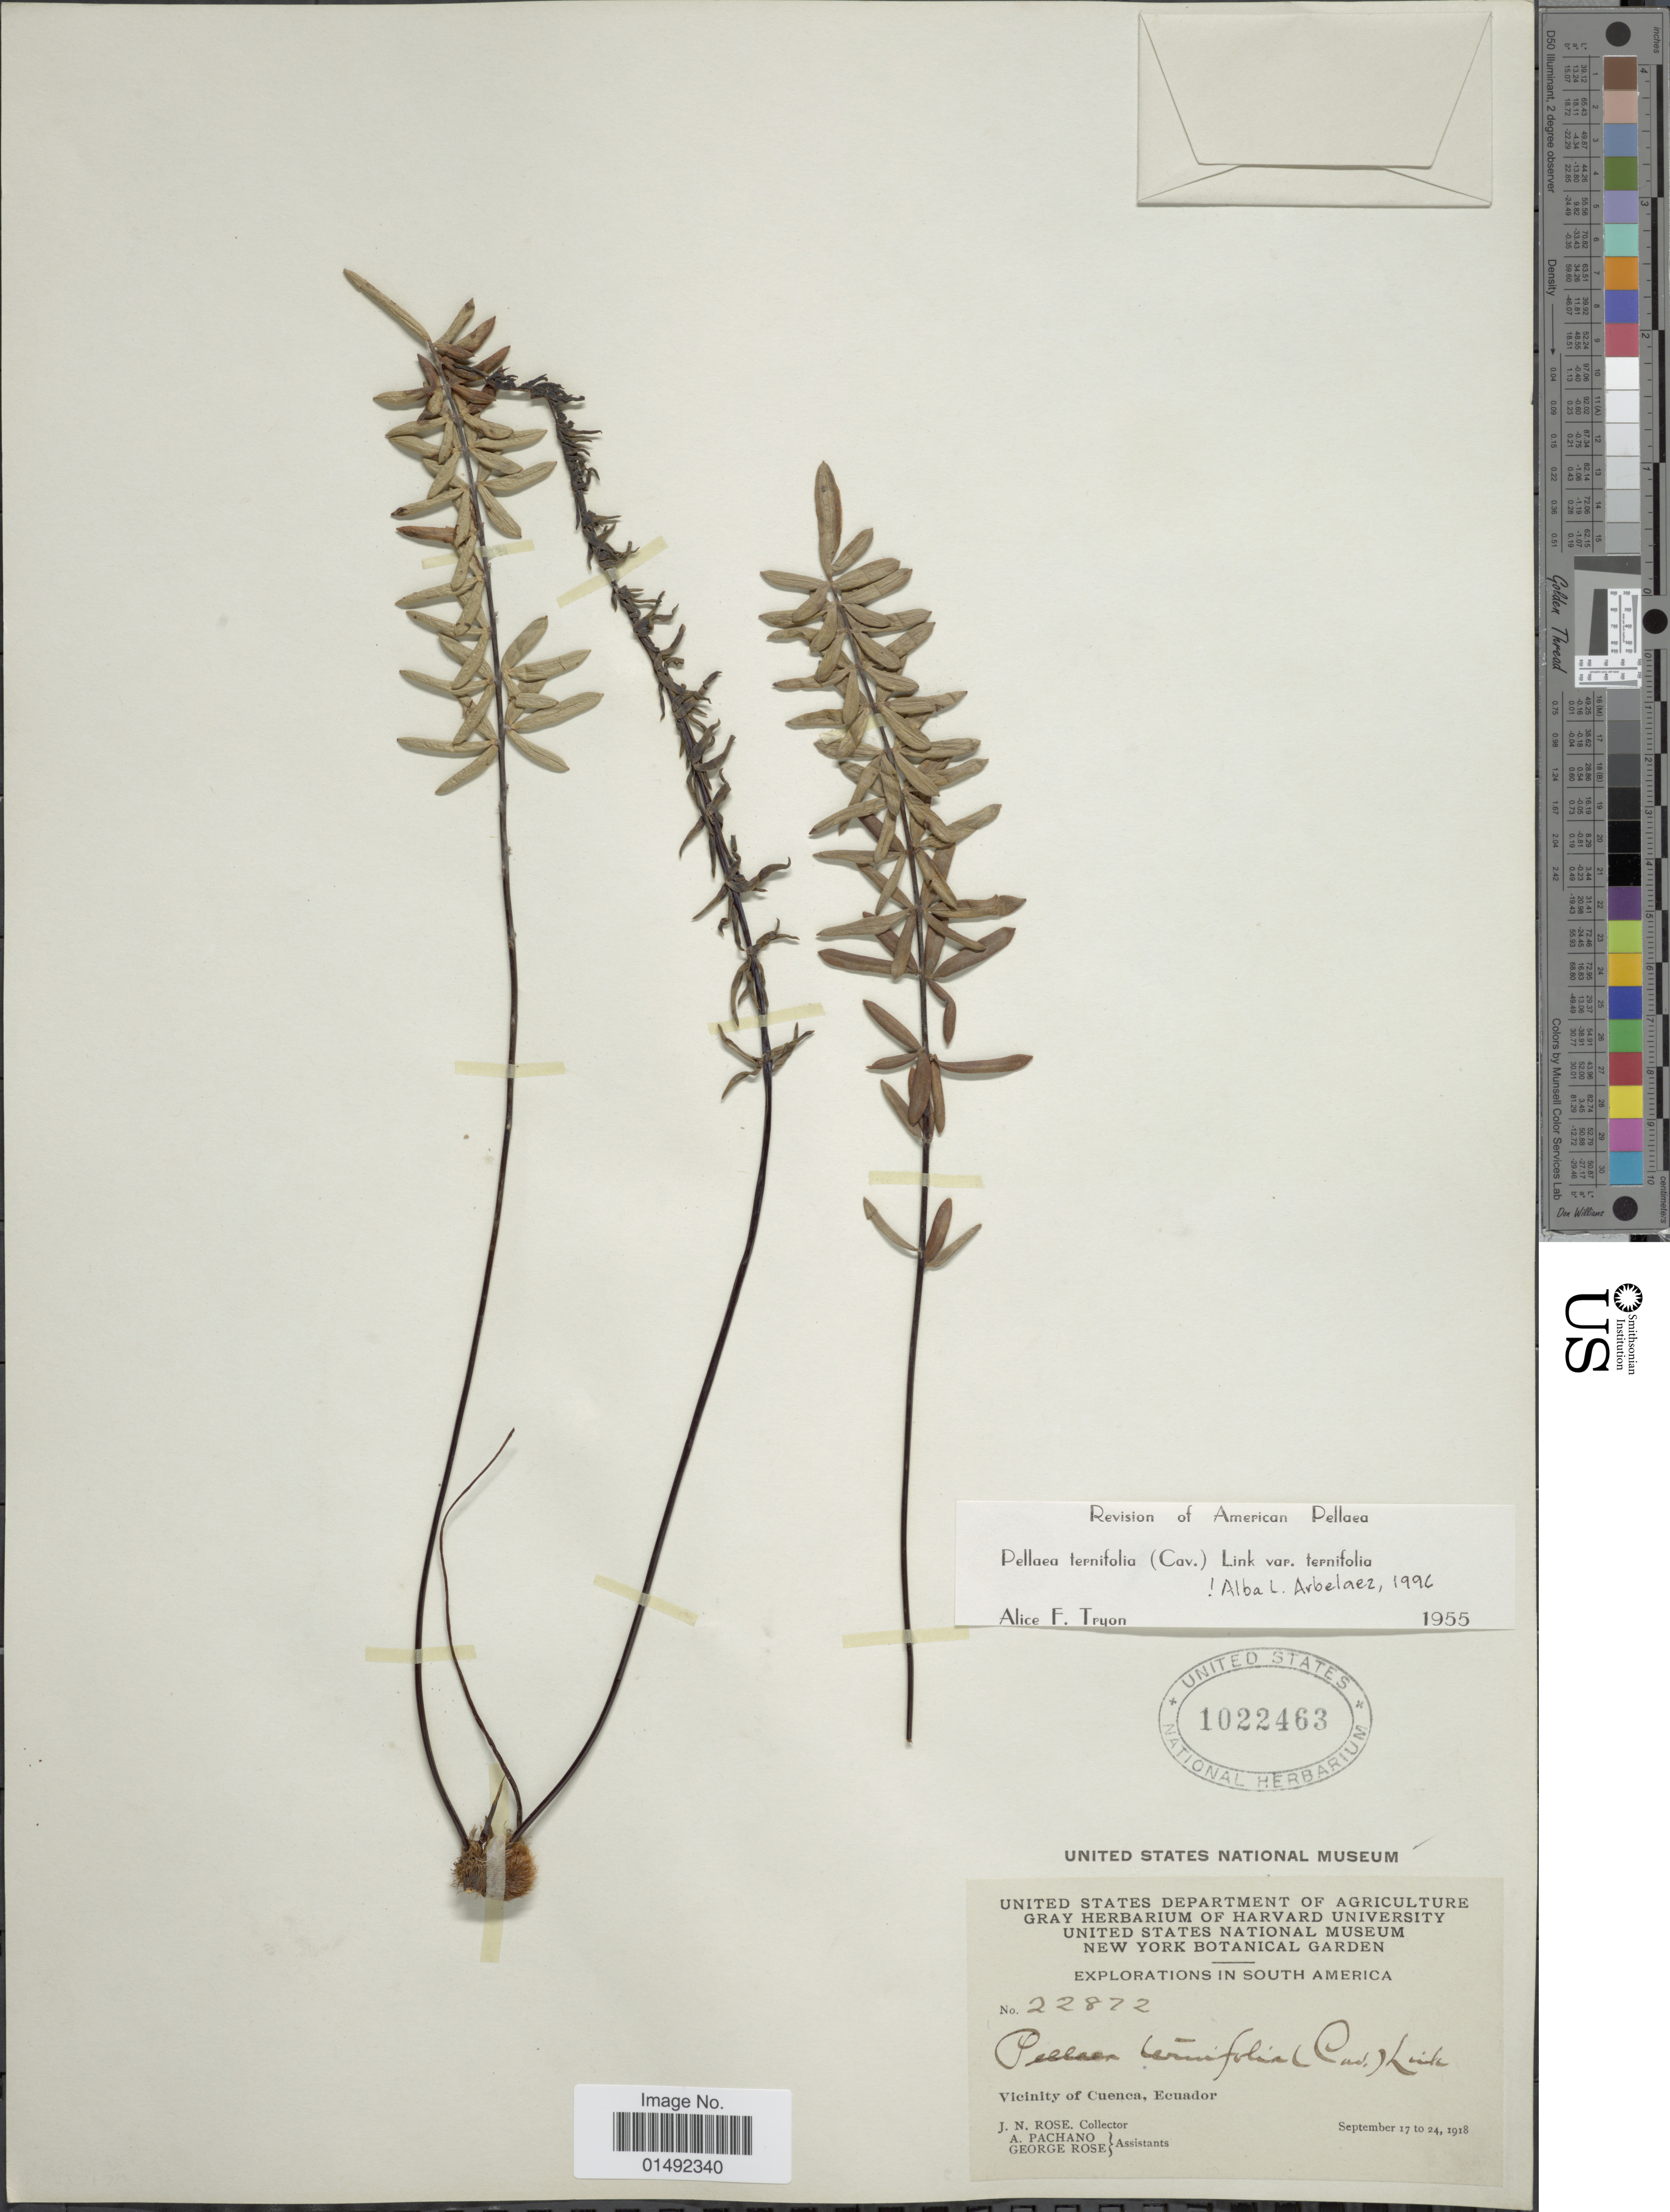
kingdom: Plantae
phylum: Tracheophyta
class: Polypodiopsida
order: Polypodiales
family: Pteridaceae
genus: Pellaea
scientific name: Pellaea ternifolia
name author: (Cav.) Link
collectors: J. N. Rose, A. Pachano & G. Rose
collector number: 22872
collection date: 1918-09-17/1918-09-24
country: Ecuador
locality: Vicinity of Cuenca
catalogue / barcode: US 1022463